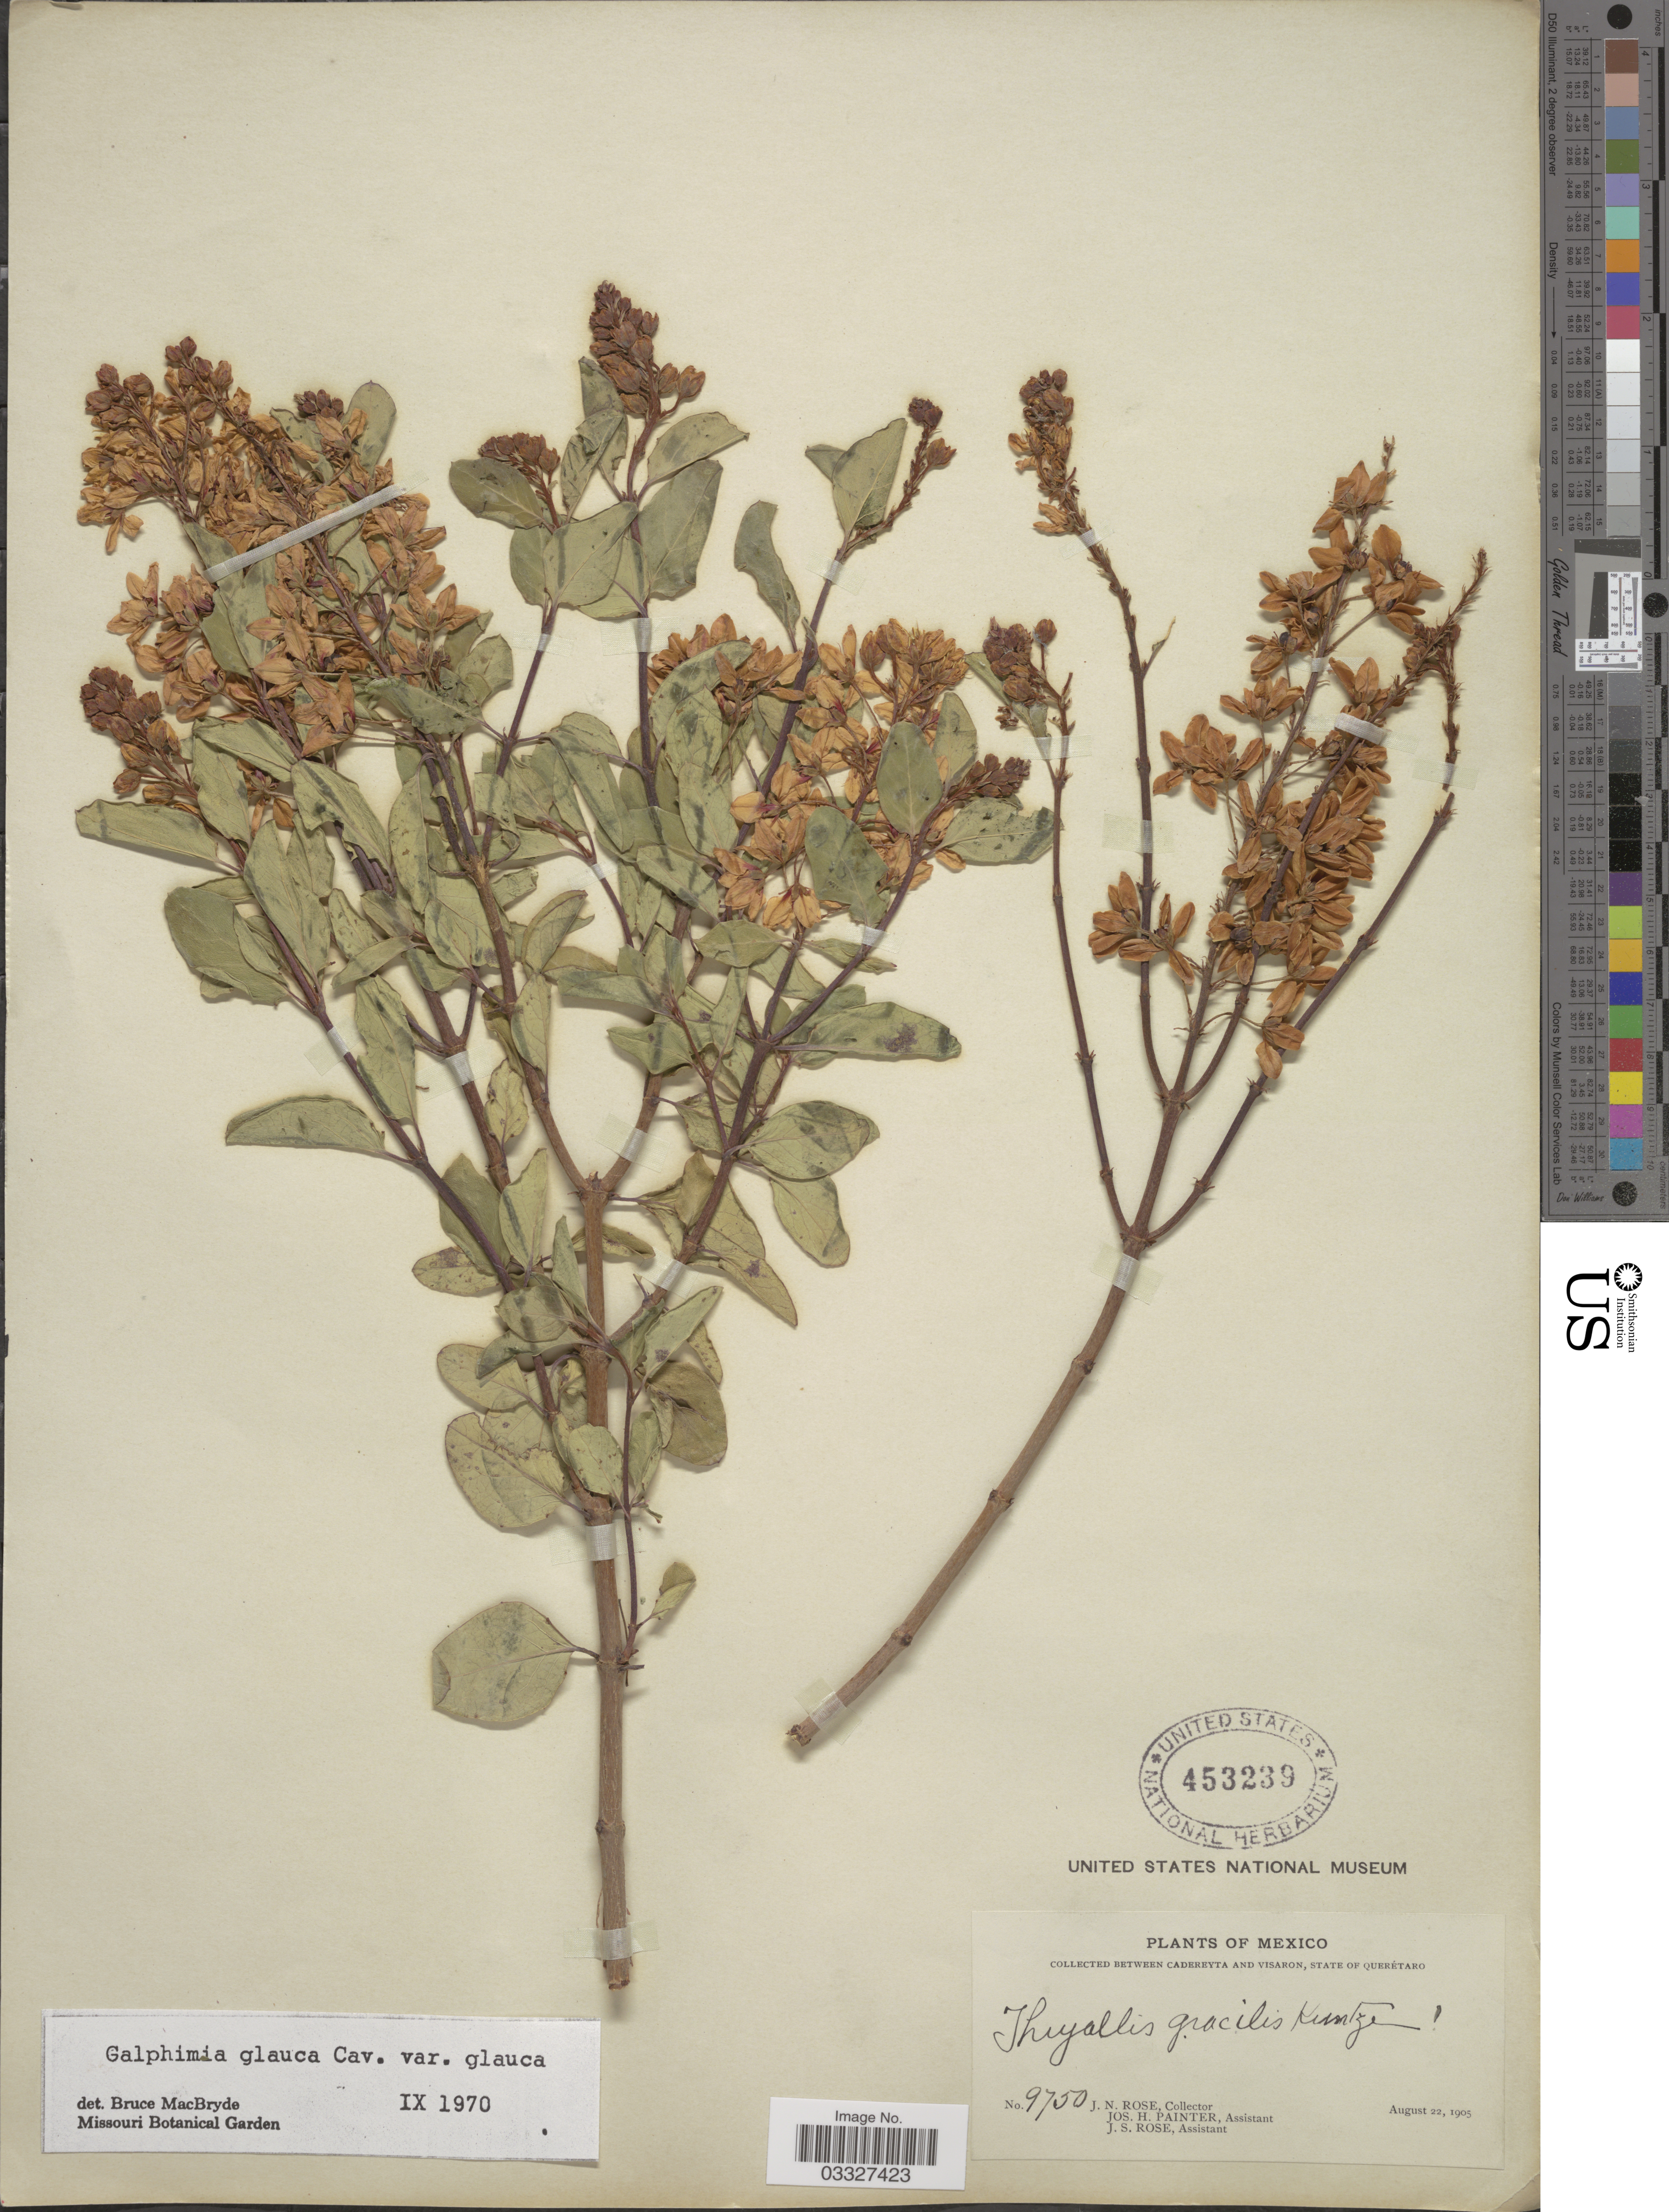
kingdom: Plantae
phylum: Tracheophyta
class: Magnoliopsida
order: Malpighiales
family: Malpighiaceae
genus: Galphimia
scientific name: Galphimia glauca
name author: Cav.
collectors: J. N. Rose, J. H. Painter & J. S. Rose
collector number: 9750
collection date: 1905-08-22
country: Mexico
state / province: Querétaro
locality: Between Cadereyta and Visaron.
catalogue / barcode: US 453239